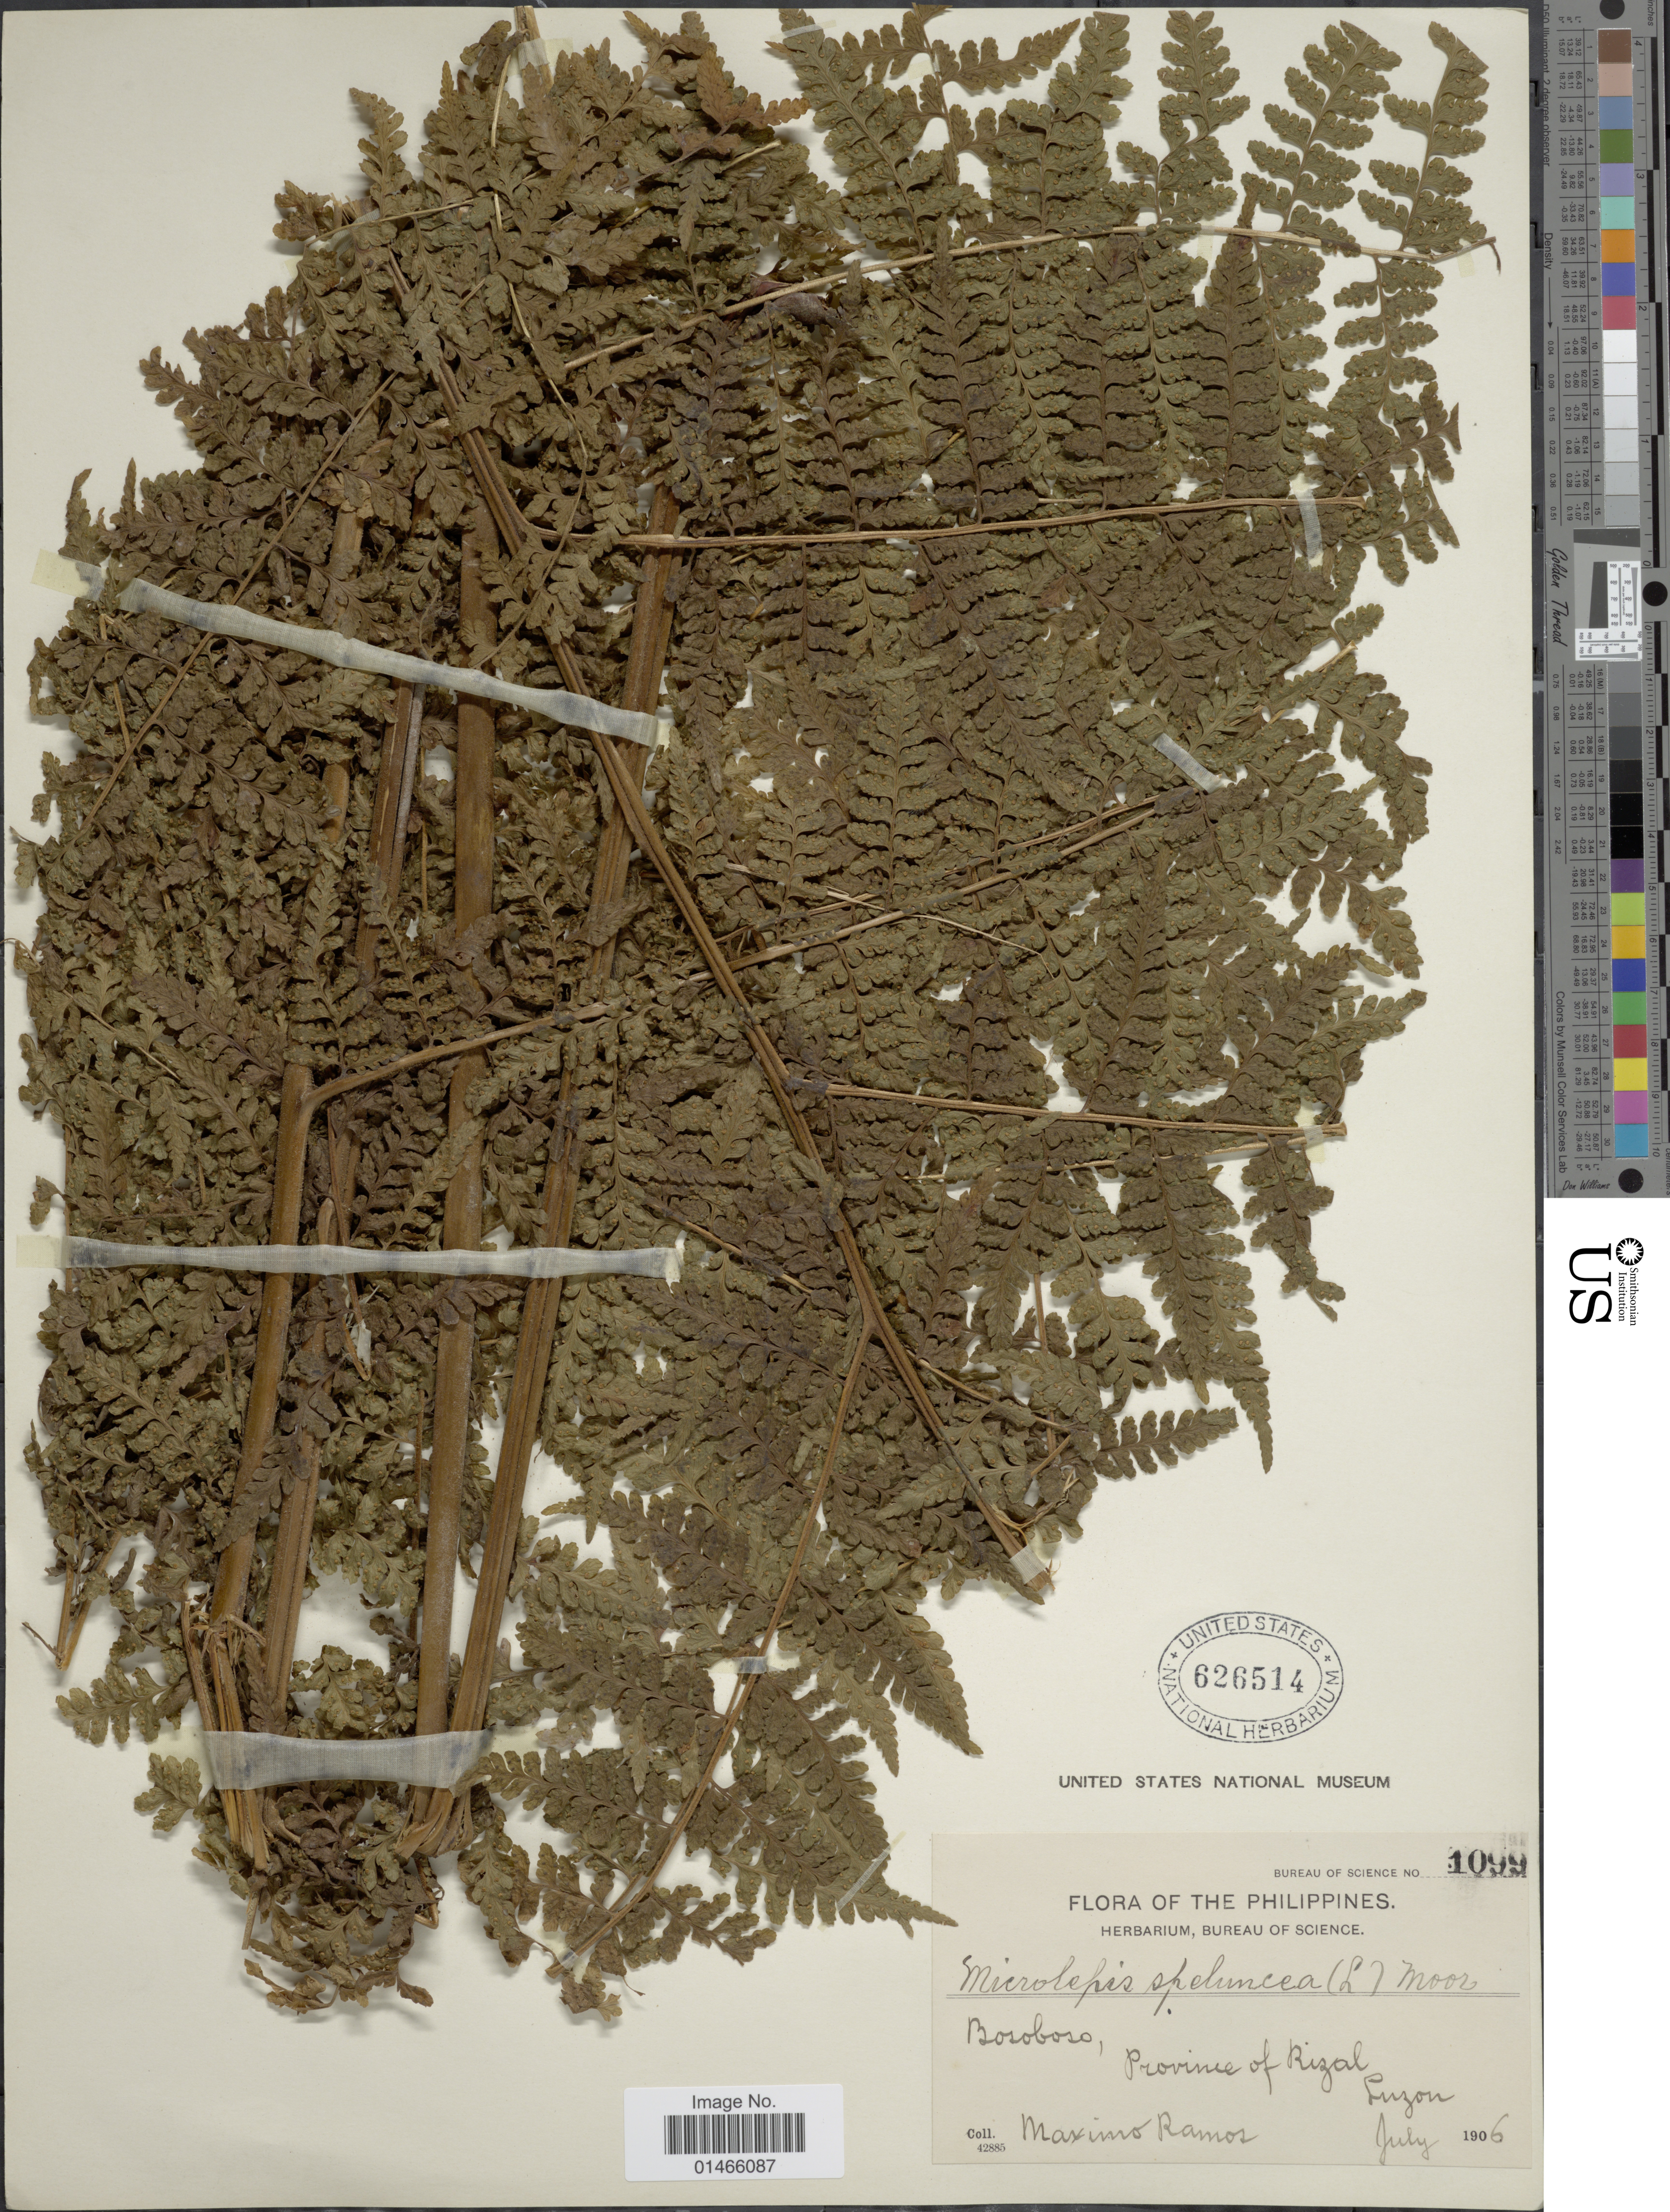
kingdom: Plantae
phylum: Tracheophyta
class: Polypodiopsida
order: Polypodiales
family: Dennstaedtiaceae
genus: Microlepia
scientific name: Microlepia speluncae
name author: (L.) T. Moore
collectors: M. Ramos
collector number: Burea of Science 1099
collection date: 1906-07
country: Philippines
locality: Bosoboso, Province of Rizal, Luzon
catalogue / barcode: US 626514